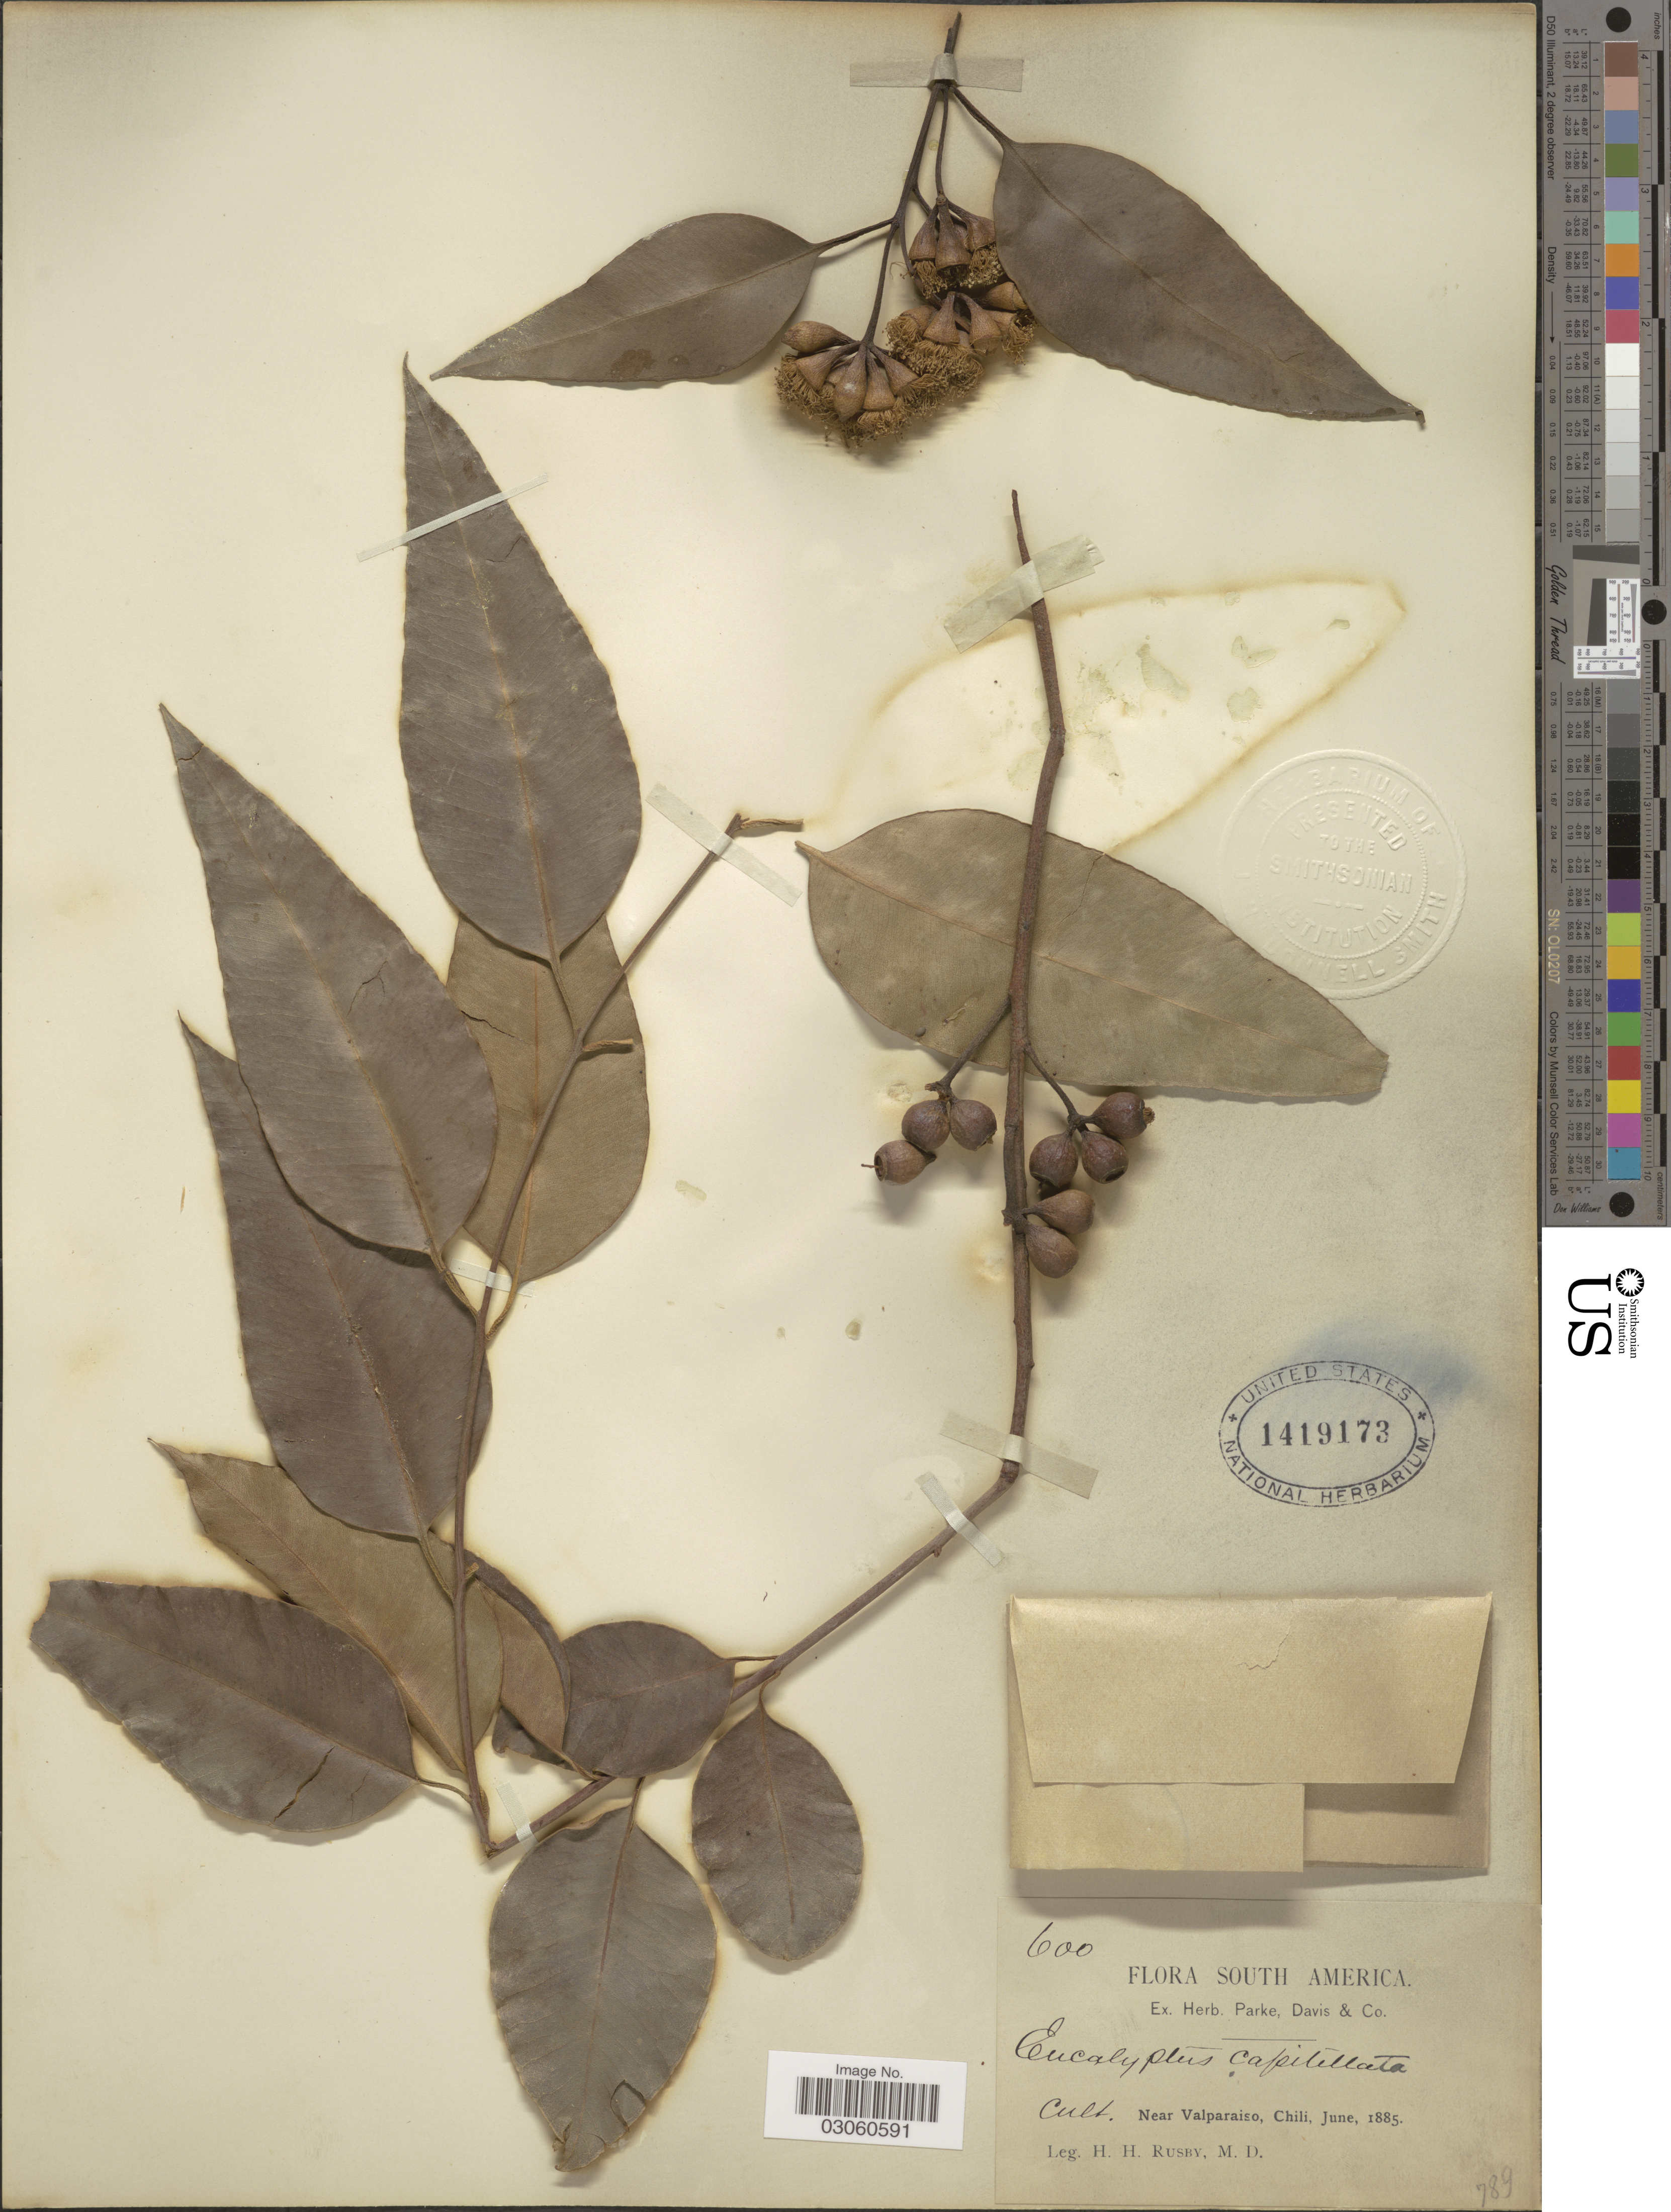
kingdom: Plantae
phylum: Tracheophyta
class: Magnoliopsida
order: Myrtales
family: Myrtaceae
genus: Eucalyptus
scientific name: Eucalyptus diversicolor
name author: F. Muell.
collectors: H. H. Rusby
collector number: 600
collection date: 1885-06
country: Chile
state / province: Valparaíso (V)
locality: Cult. near Valparaiso.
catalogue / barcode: US 1419173